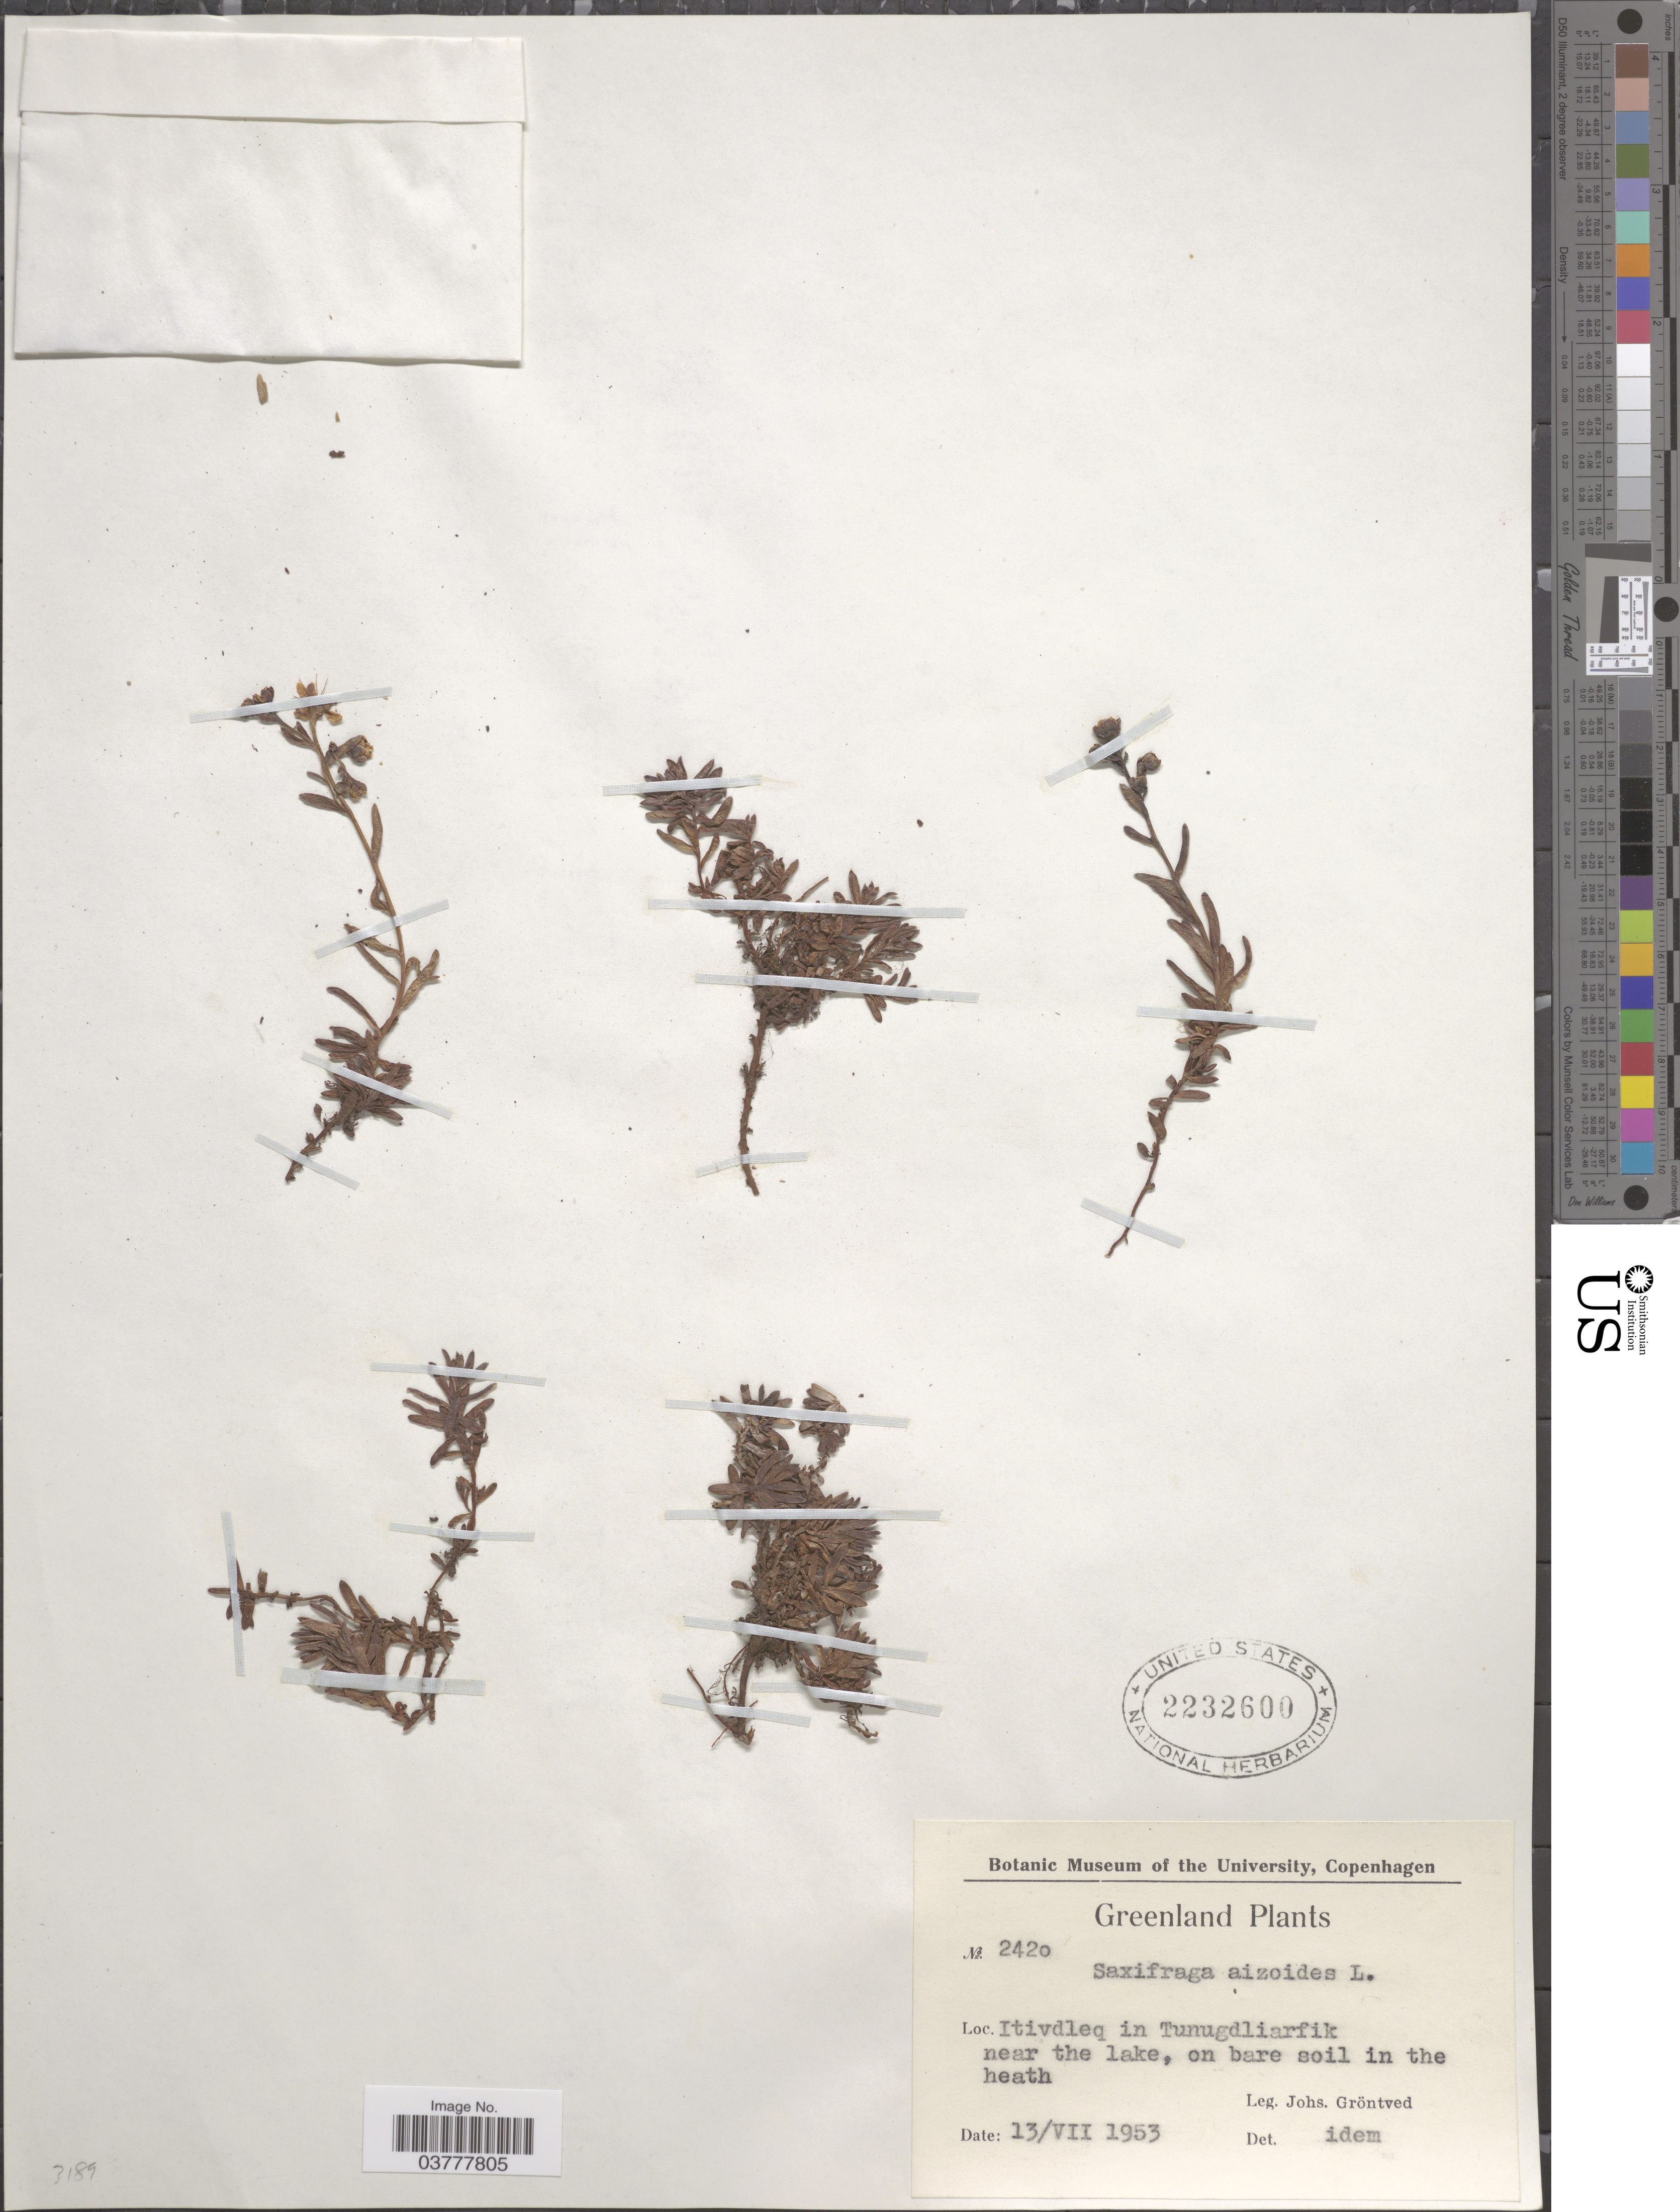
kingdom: Plantae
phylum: Tracheophyta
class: Magnoliopsida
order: Saxifragales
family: Saxifragaceae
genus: Saxifraga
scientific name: Saxifraga aizoides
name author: L.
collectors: J. Gröntved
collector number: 2420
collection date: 1953-07-13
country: Greenland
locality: Itivdleq in Tunugdliarfik near the lake.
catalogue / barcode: US 2232600